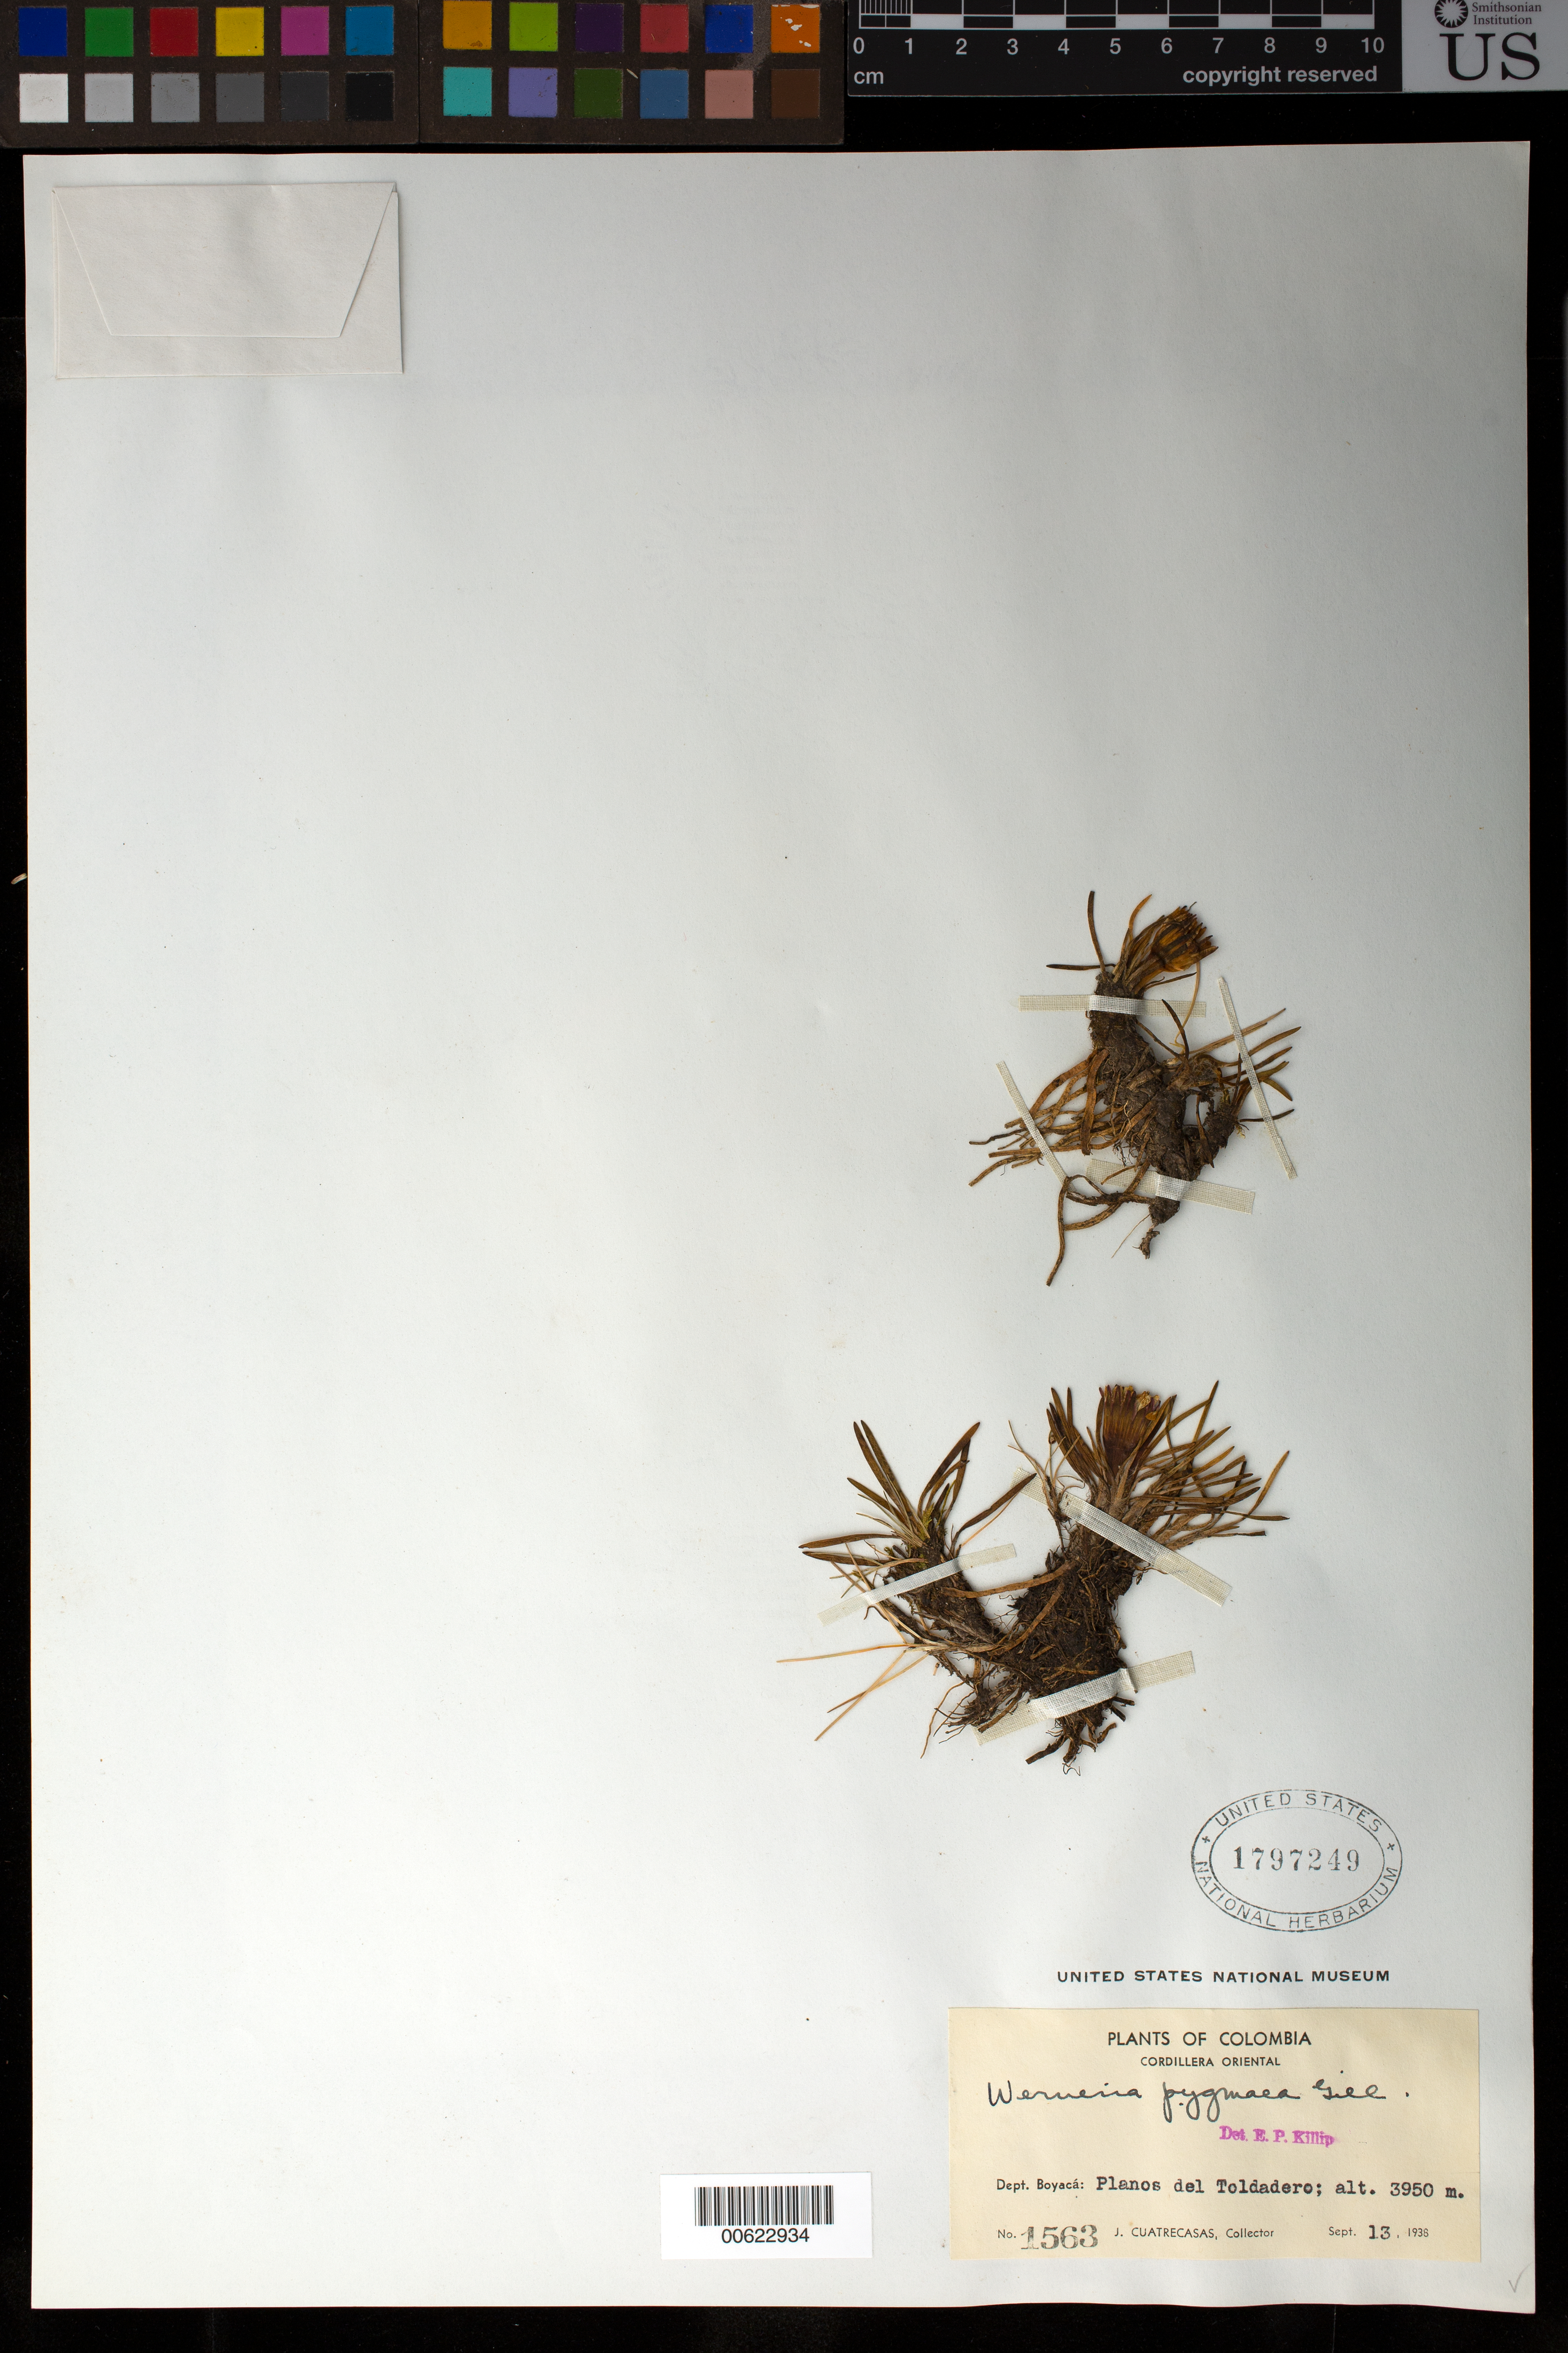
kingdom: Plantae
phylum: Tracheophyta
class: Magnoliopsida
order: Asterales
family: Asteraceae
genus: Werneria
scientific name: Werneria pygmaea complex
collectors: J. Cuatrecasas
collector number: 1563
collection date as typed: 13-Sep-38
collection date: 1938-09-13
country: Colombia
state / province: Boyacá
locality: Planos del Toldadero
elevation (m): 3950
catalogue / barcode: US 1797249